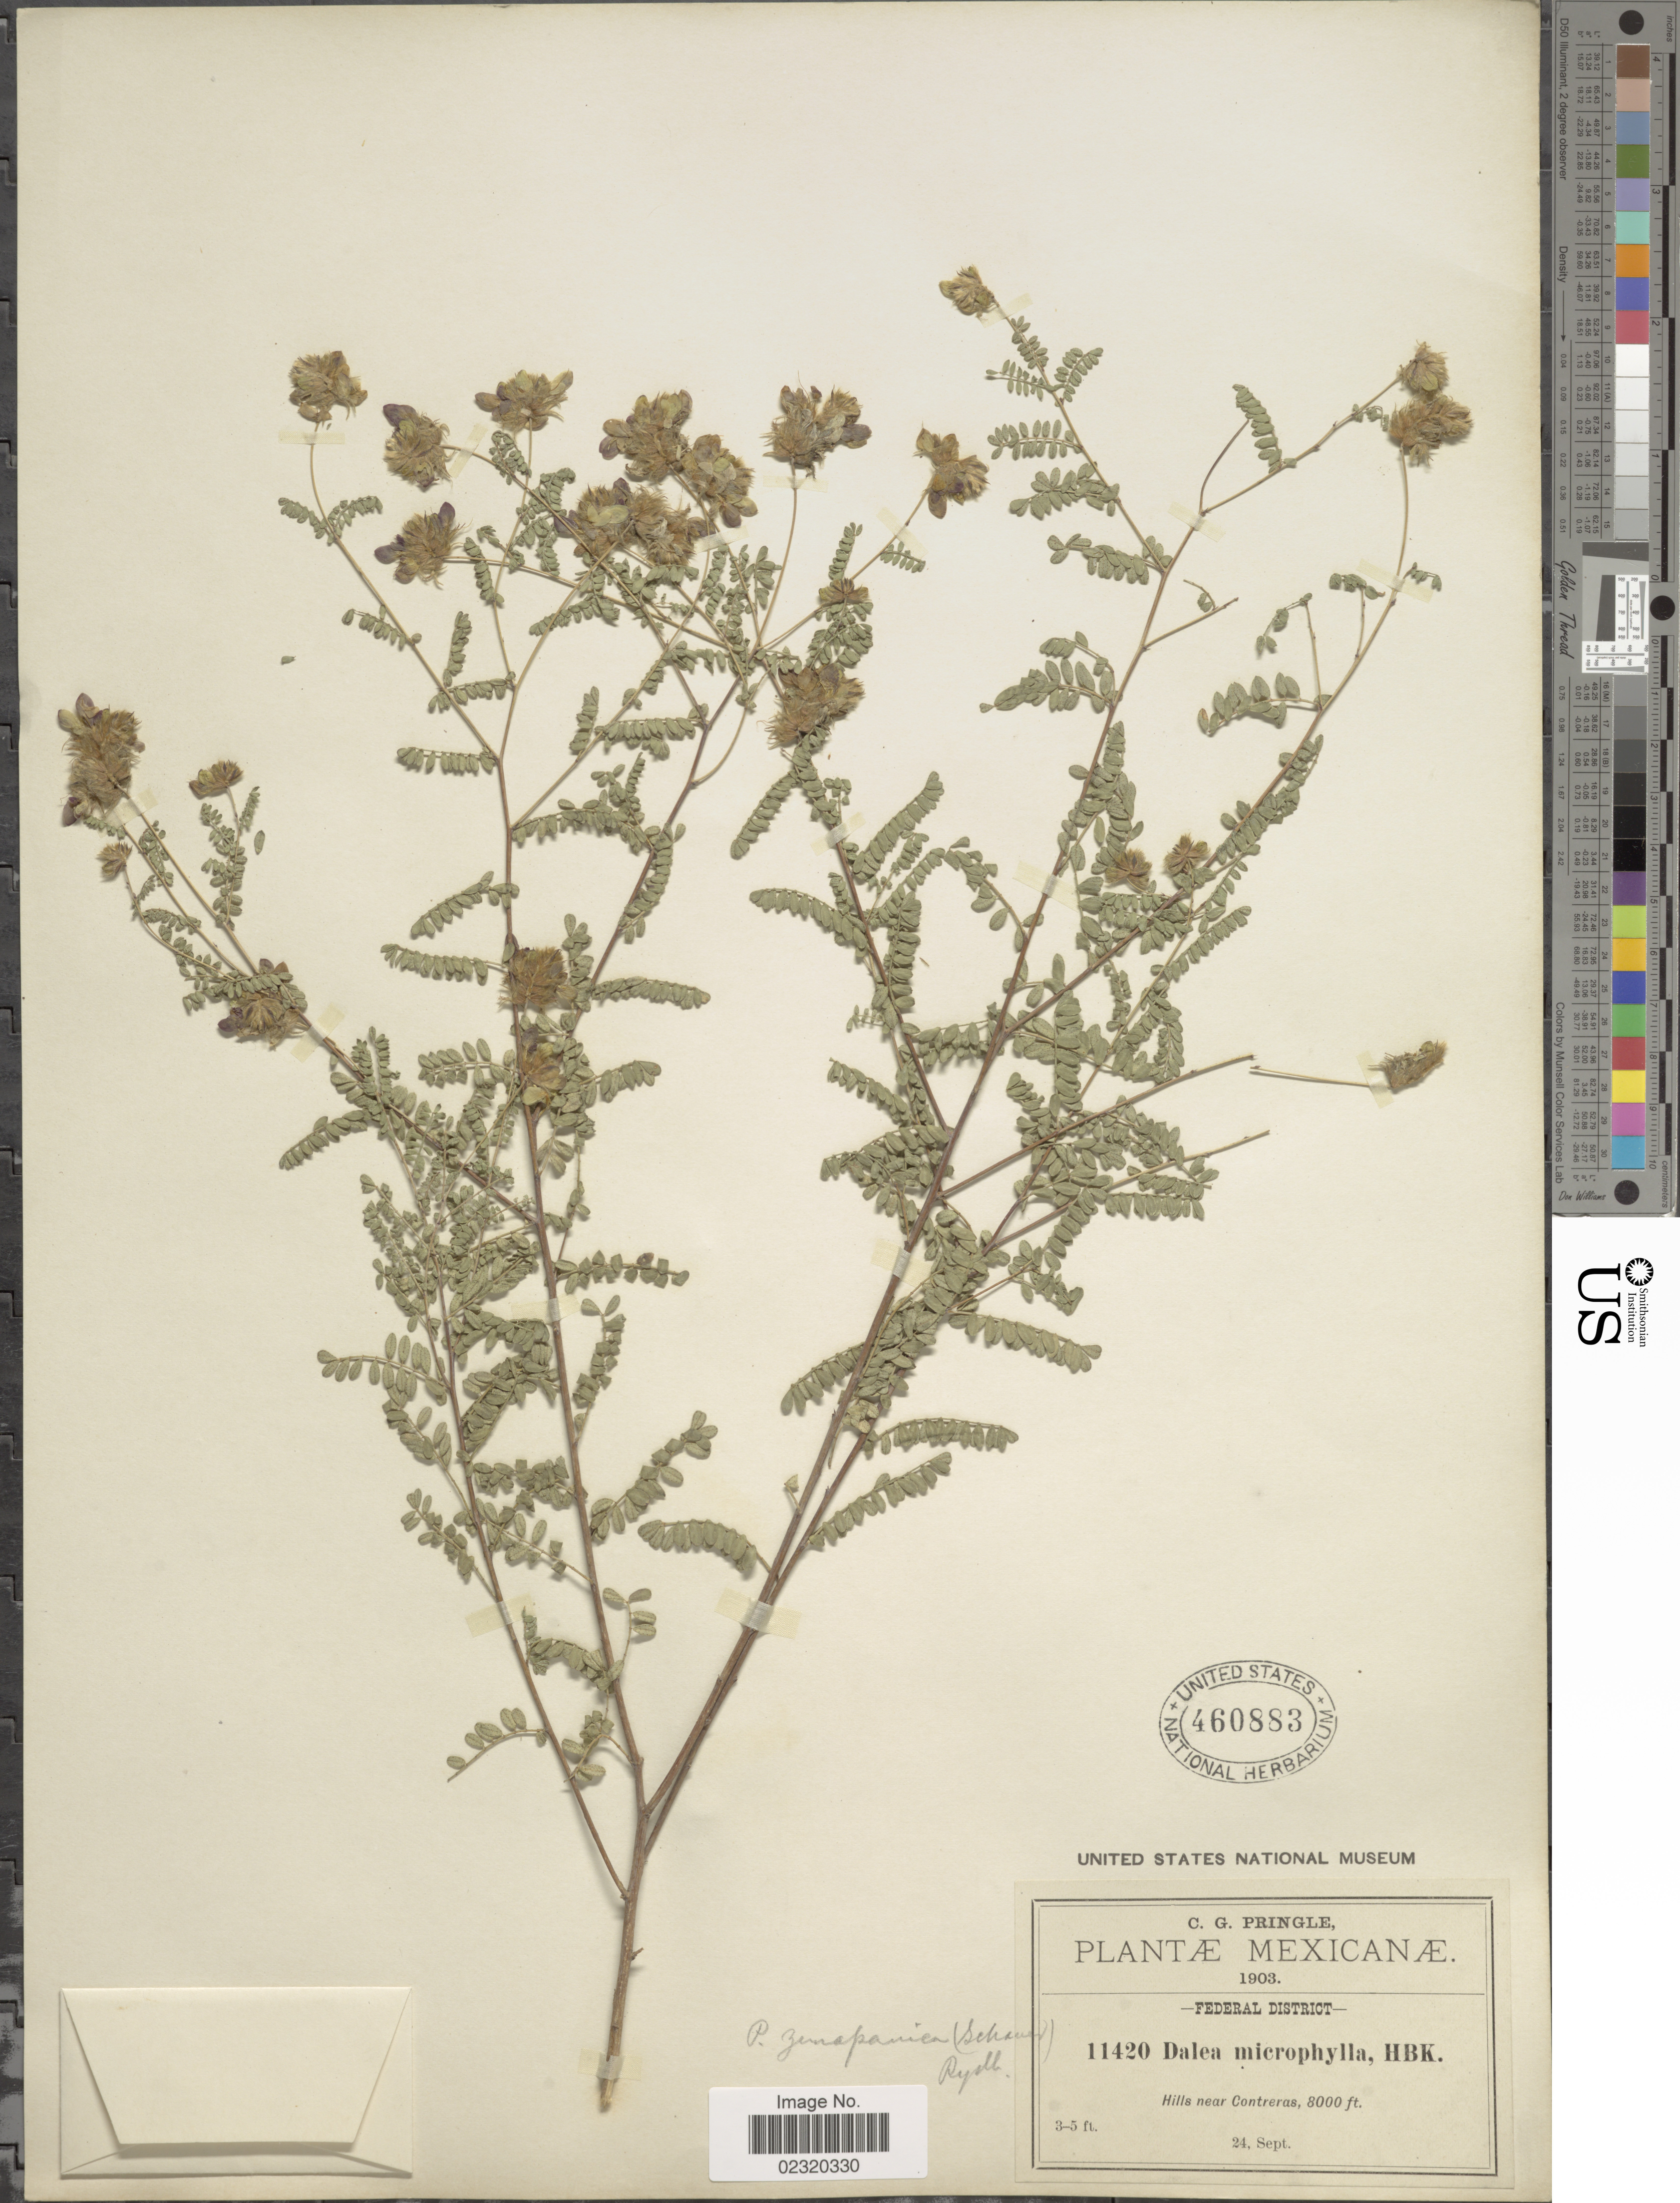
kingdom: Plantae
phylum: Tracheophyta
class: Magnoliopsida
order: Fabales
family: Fabaceae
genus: Dalea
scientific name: Dalea zimapanica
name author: S. Schauer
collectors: C. G. Pringle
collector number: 11420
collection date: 1903-09-24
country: Mexico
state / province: Distrito Federal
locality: Federal District, Hills near Contreras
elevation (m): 2438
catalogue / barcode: US 460883